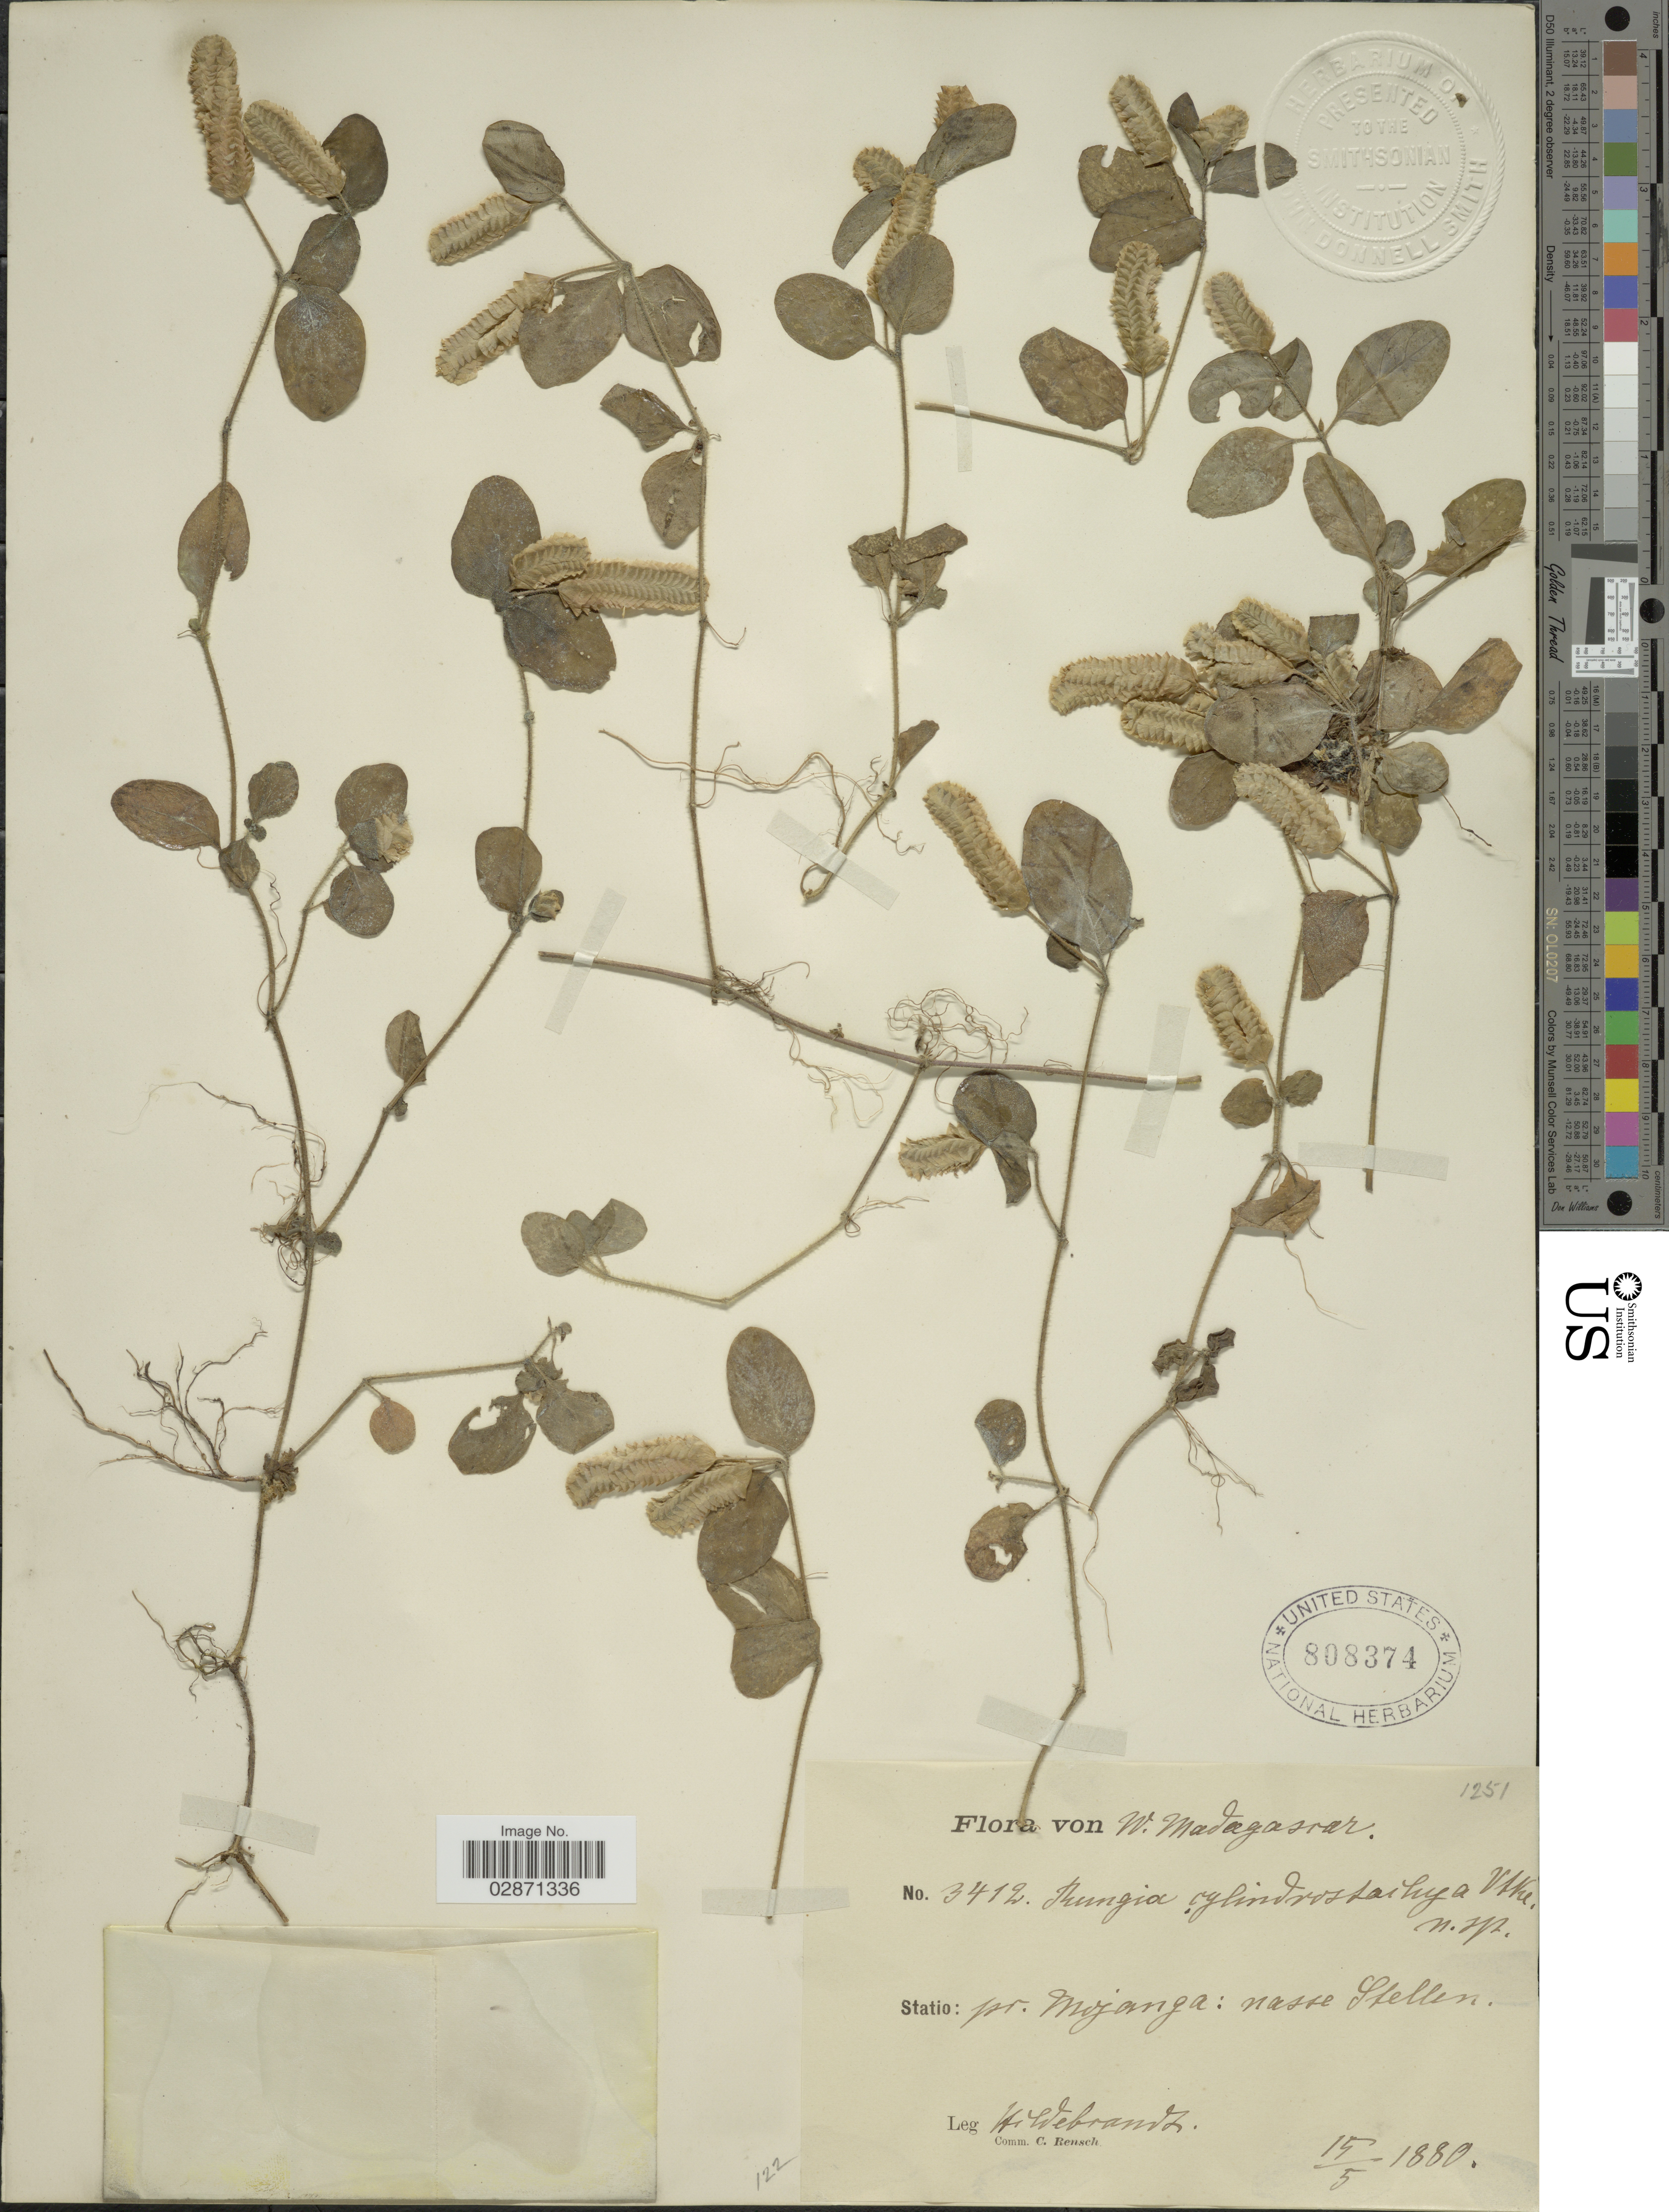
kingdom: Plantae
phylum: Tracheophyta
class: Magnoliopsida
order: Lamiales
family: Acanthaceae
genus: Rungia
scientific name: Rungia cylindrostachya Vatke sp. nov. ined.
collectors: A. Webrandt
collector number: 3412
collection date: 1880-05-15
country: Madagascar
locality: W. Madagascar. Statio: pr. Mojanga: nasse Stellen.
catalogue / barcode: US 808374